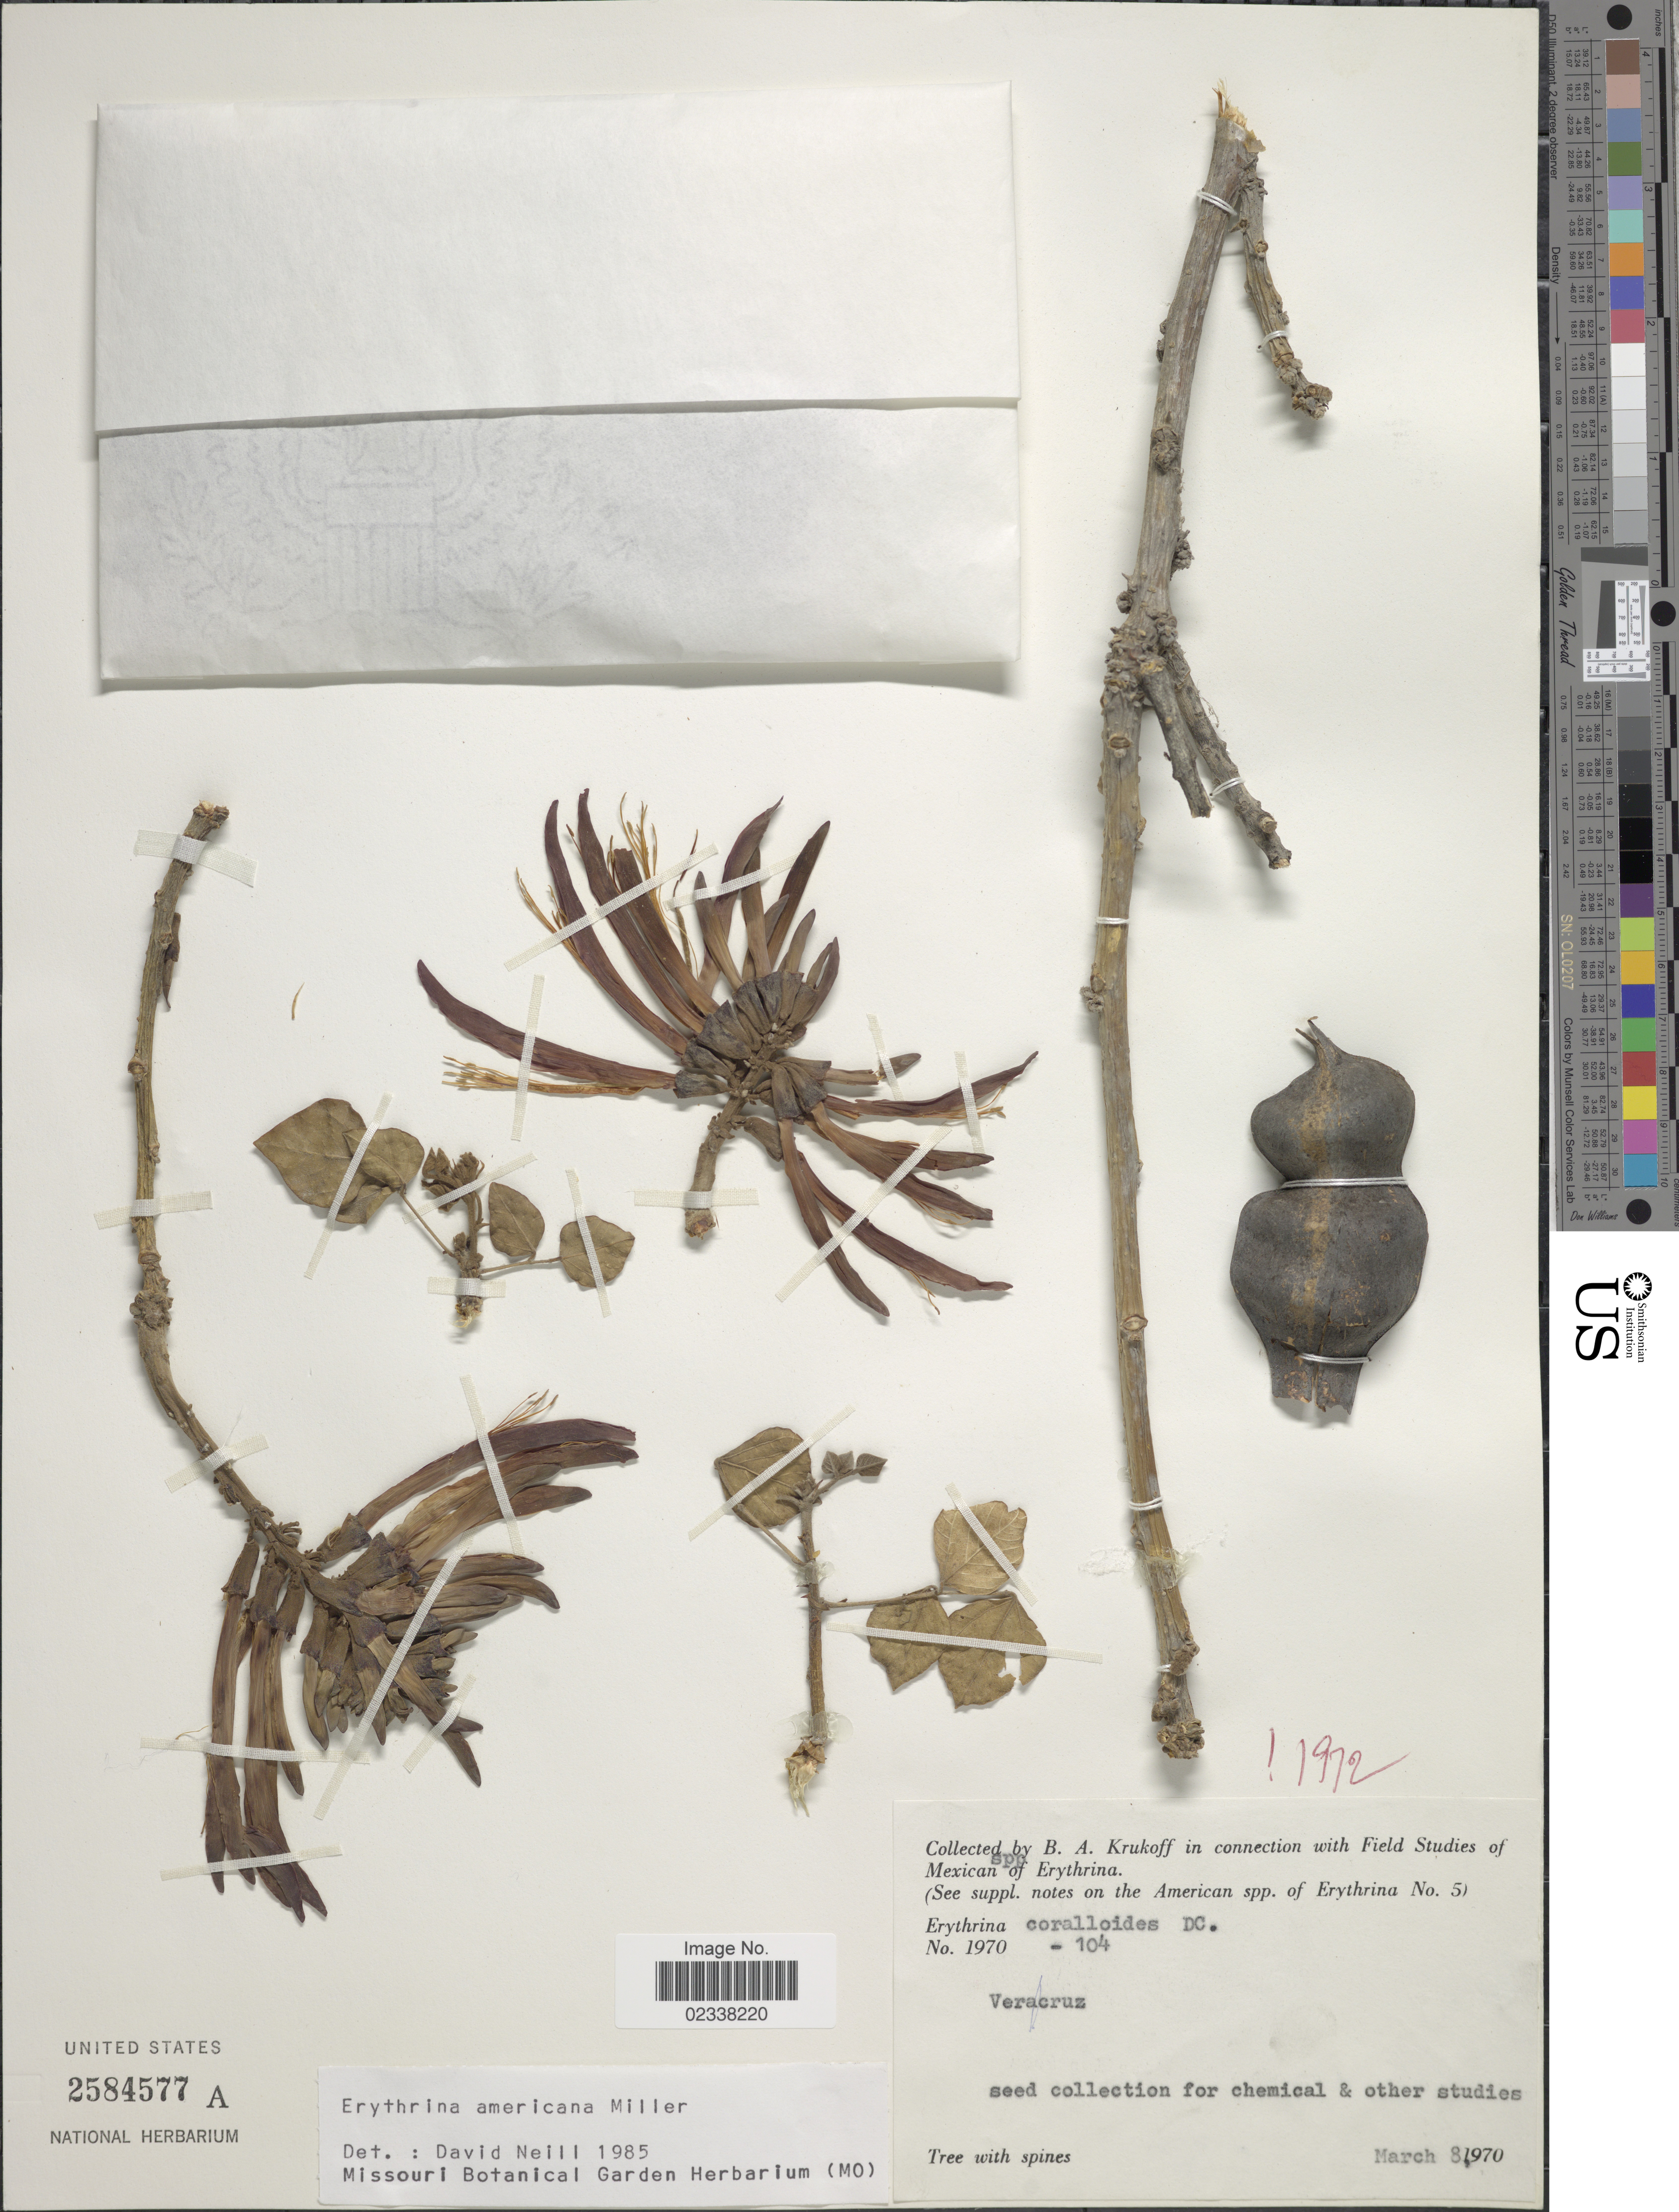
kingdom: Plantae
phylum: Tracheophyta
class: Magnoliopsida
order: Fabales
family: Fabaceae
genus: Erythrina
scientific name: Erythrina americana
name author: Mill.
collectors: B. A. Krukoff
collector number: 1970-104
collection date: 1970-03-08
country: Mexico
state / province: Veracruz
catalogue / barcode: US 2584577A